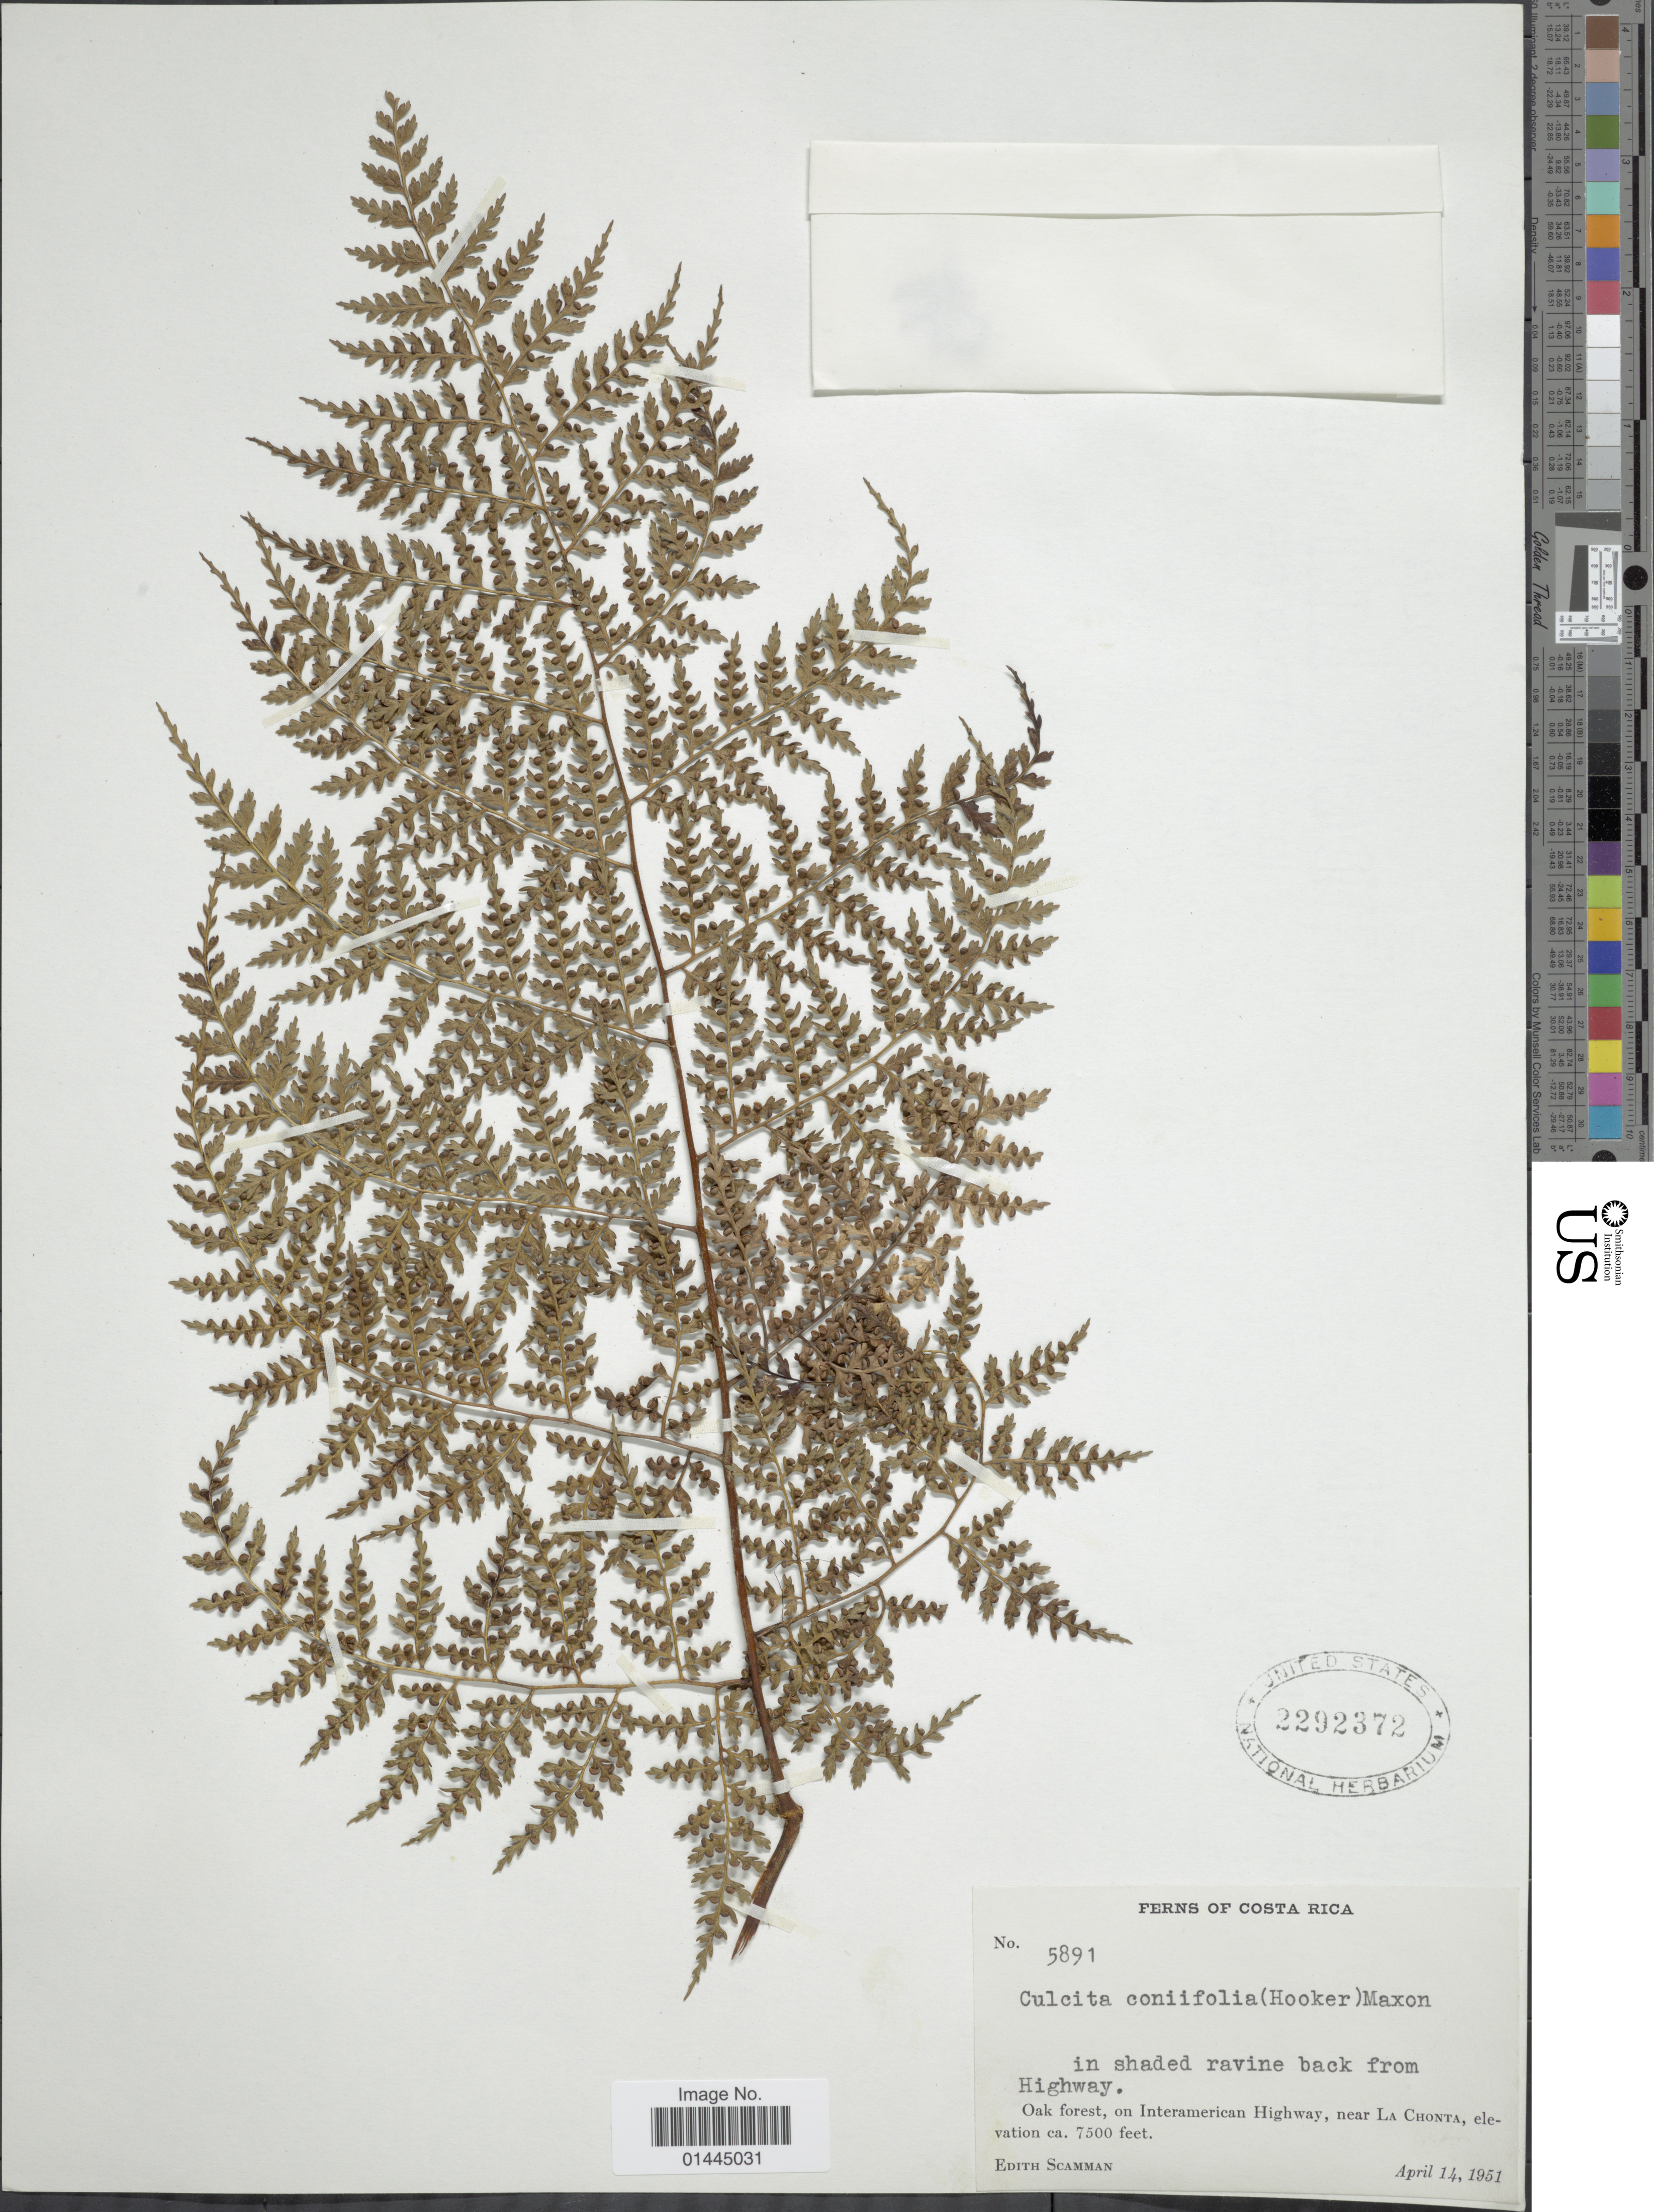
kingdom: Plantae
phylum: Tracheophyta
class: Polypodiopsida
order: Cyatheales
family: Culcitaceae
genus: Culcita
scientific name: Culcita coniifolia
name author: (Hook.) Maxon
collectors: E. Scamman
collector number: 5891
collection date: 1951-04-14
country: Costa Rica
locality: In shaded ravine back from highway, oak forest, on Interamerican Highway, near La Chonta.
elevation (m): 2286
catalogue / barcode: US 2292372